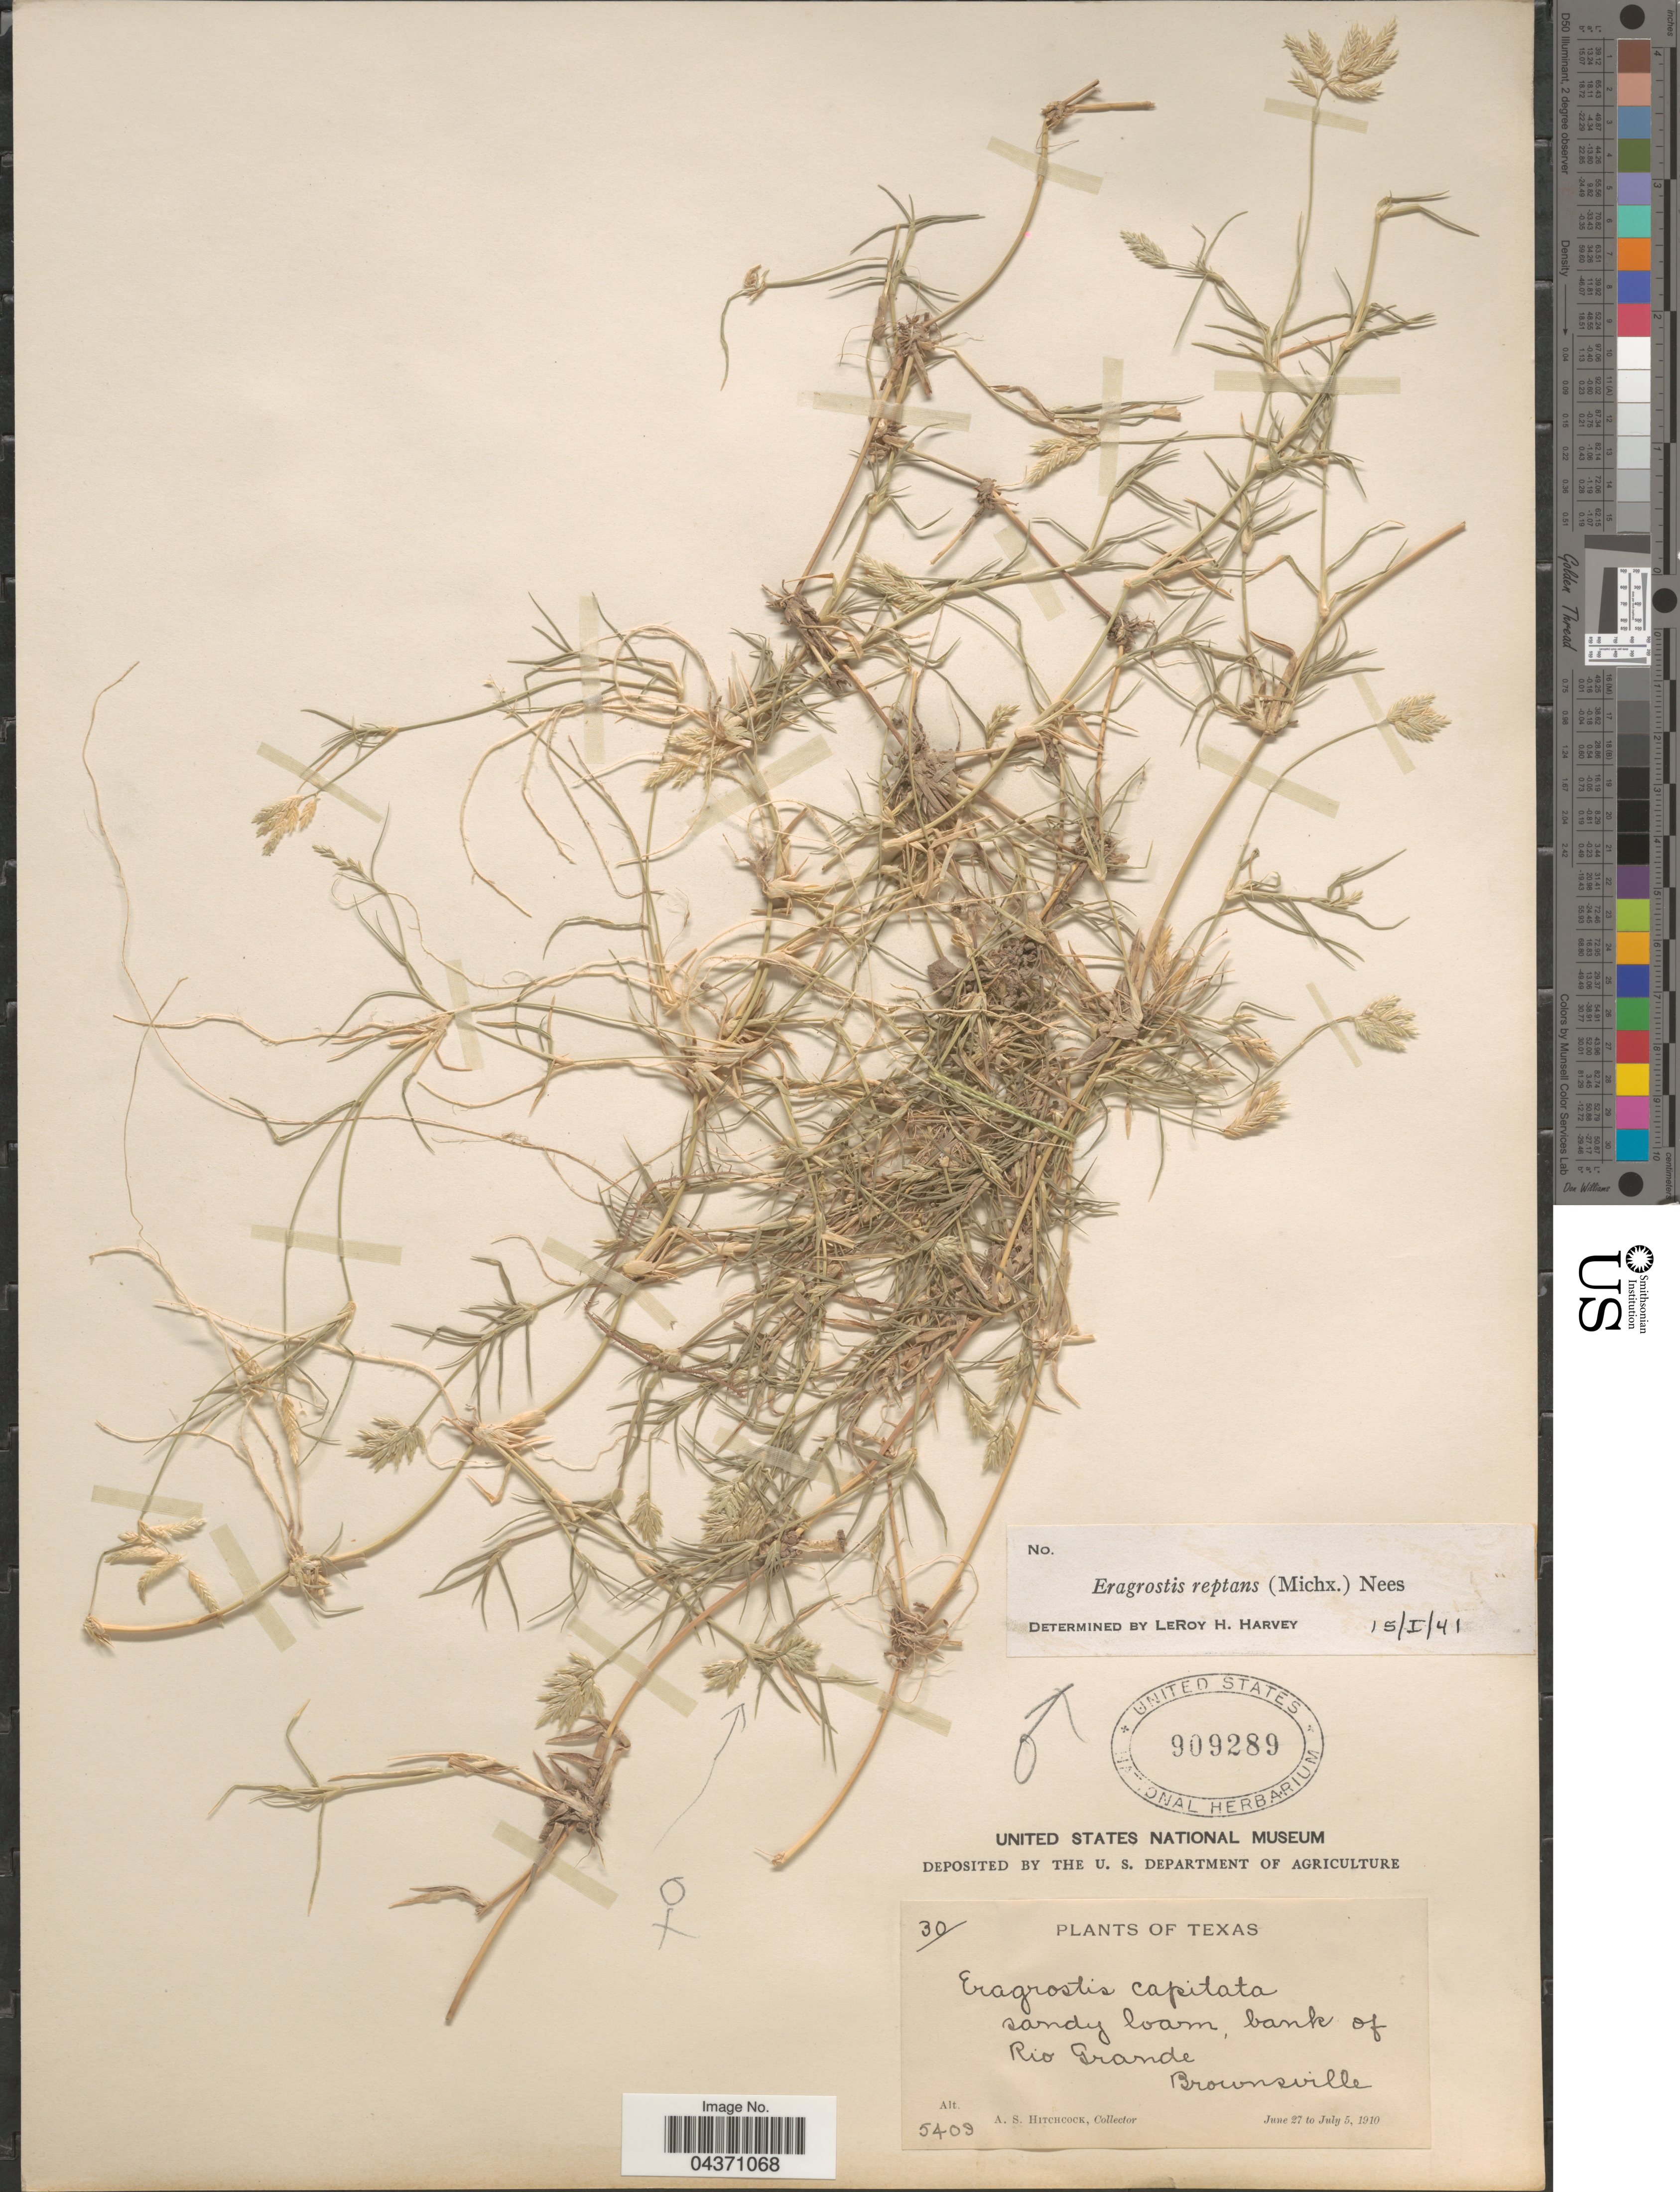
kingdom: Plantae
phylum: Tracheophyta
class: Liliopsida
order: Poales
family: Poaceae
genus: Eragrostis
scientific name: Eragrostis reptans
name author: (Michx.) Nees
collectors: A. S. Hitchcock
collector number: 5409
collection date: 1910-06-27/1910-07-05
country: United States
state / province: Texas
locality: Sandy loam, bank of Rio Grande Brownsville.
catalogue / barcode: US 909289